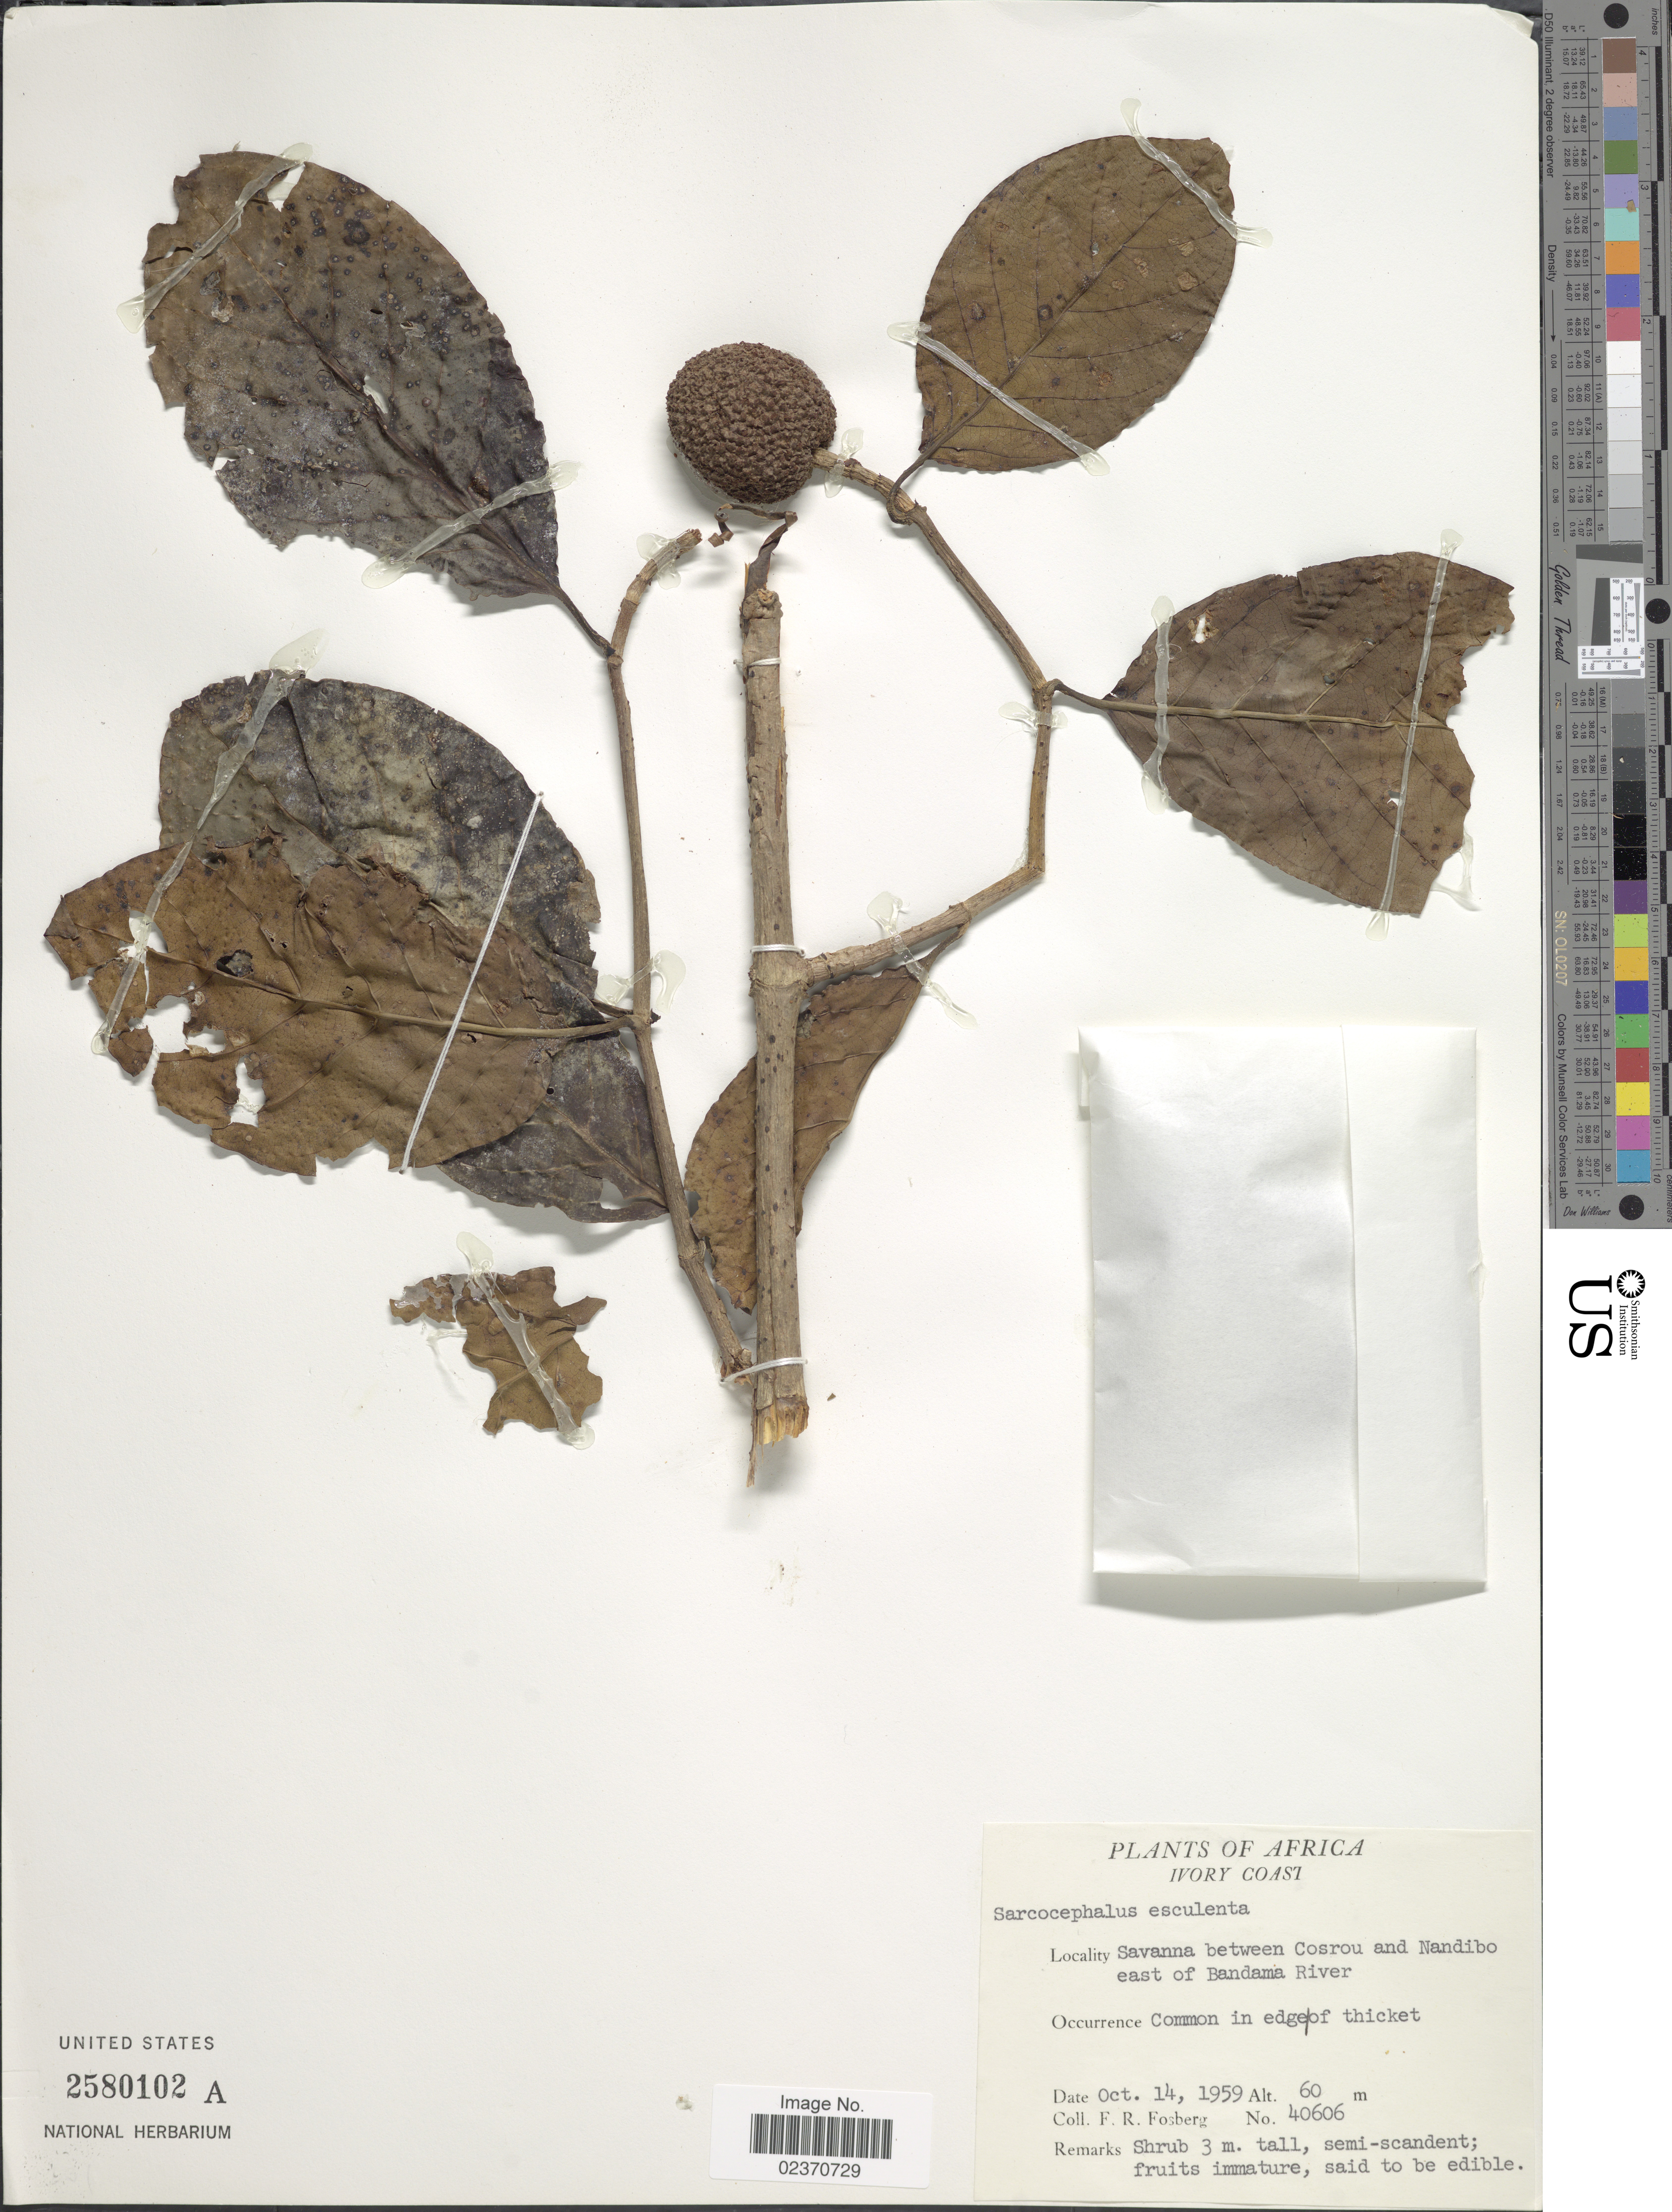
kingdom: Plantae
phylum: Tracheophyta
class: Magnoliopsida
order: Gentianales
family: Rubiaceae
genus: Nauclea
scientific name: Nauclea esculenta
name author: (Afzel. ex Sabine) Merr.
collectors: F. R. Fosberg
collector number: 40606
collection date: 1959-10-14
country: Ivory Coast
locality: Ivory Coast, Savanna between Cosrou and Nandibo east of Bandama River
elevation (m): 60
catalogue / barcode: US 2580102A